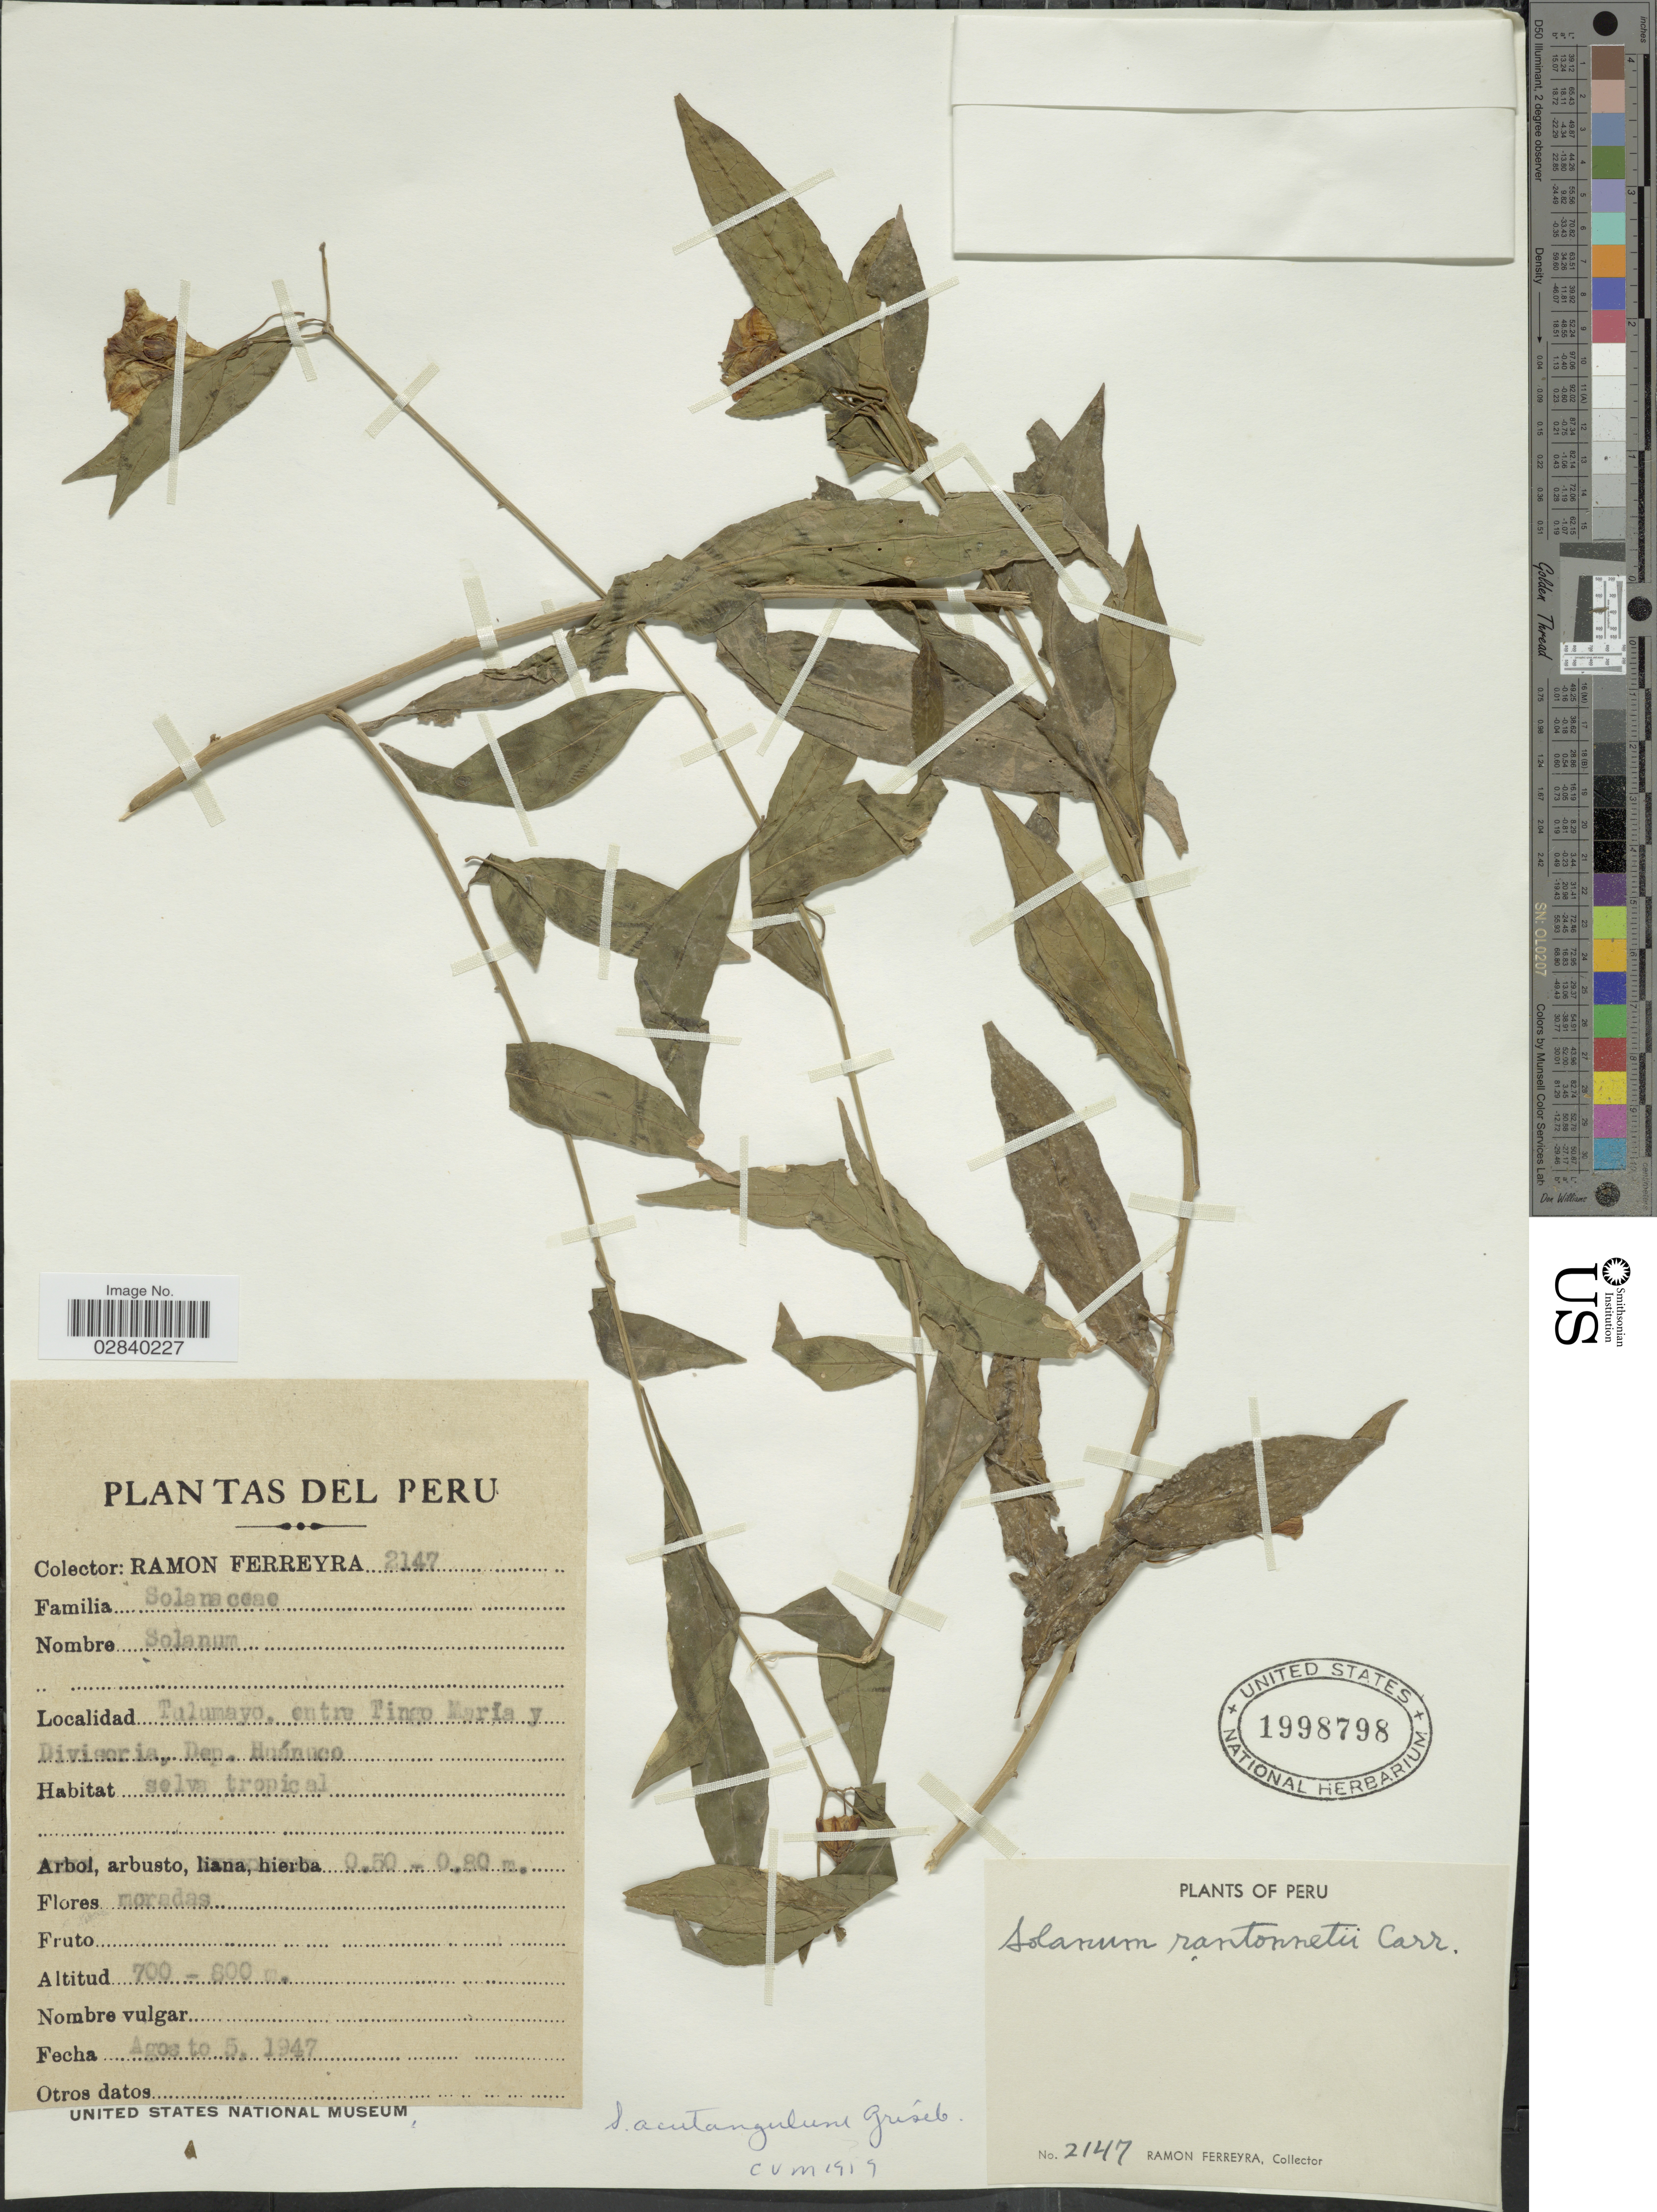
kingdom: Plantae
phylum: Tracheophyta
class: Magnoliopsida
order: Solanales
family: Solanaceae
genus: Lycianthes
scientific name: Lycianthes leptocaulis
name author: (Rusby) Rusby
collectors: R. A. Ferreyra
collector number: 2147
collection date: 1947-08-05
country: Peru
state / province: Huánuco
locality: Tulumayo, entre Tingo María y Divisoria, Dep. Huánuco.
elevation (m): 700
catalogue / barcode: US 1998798